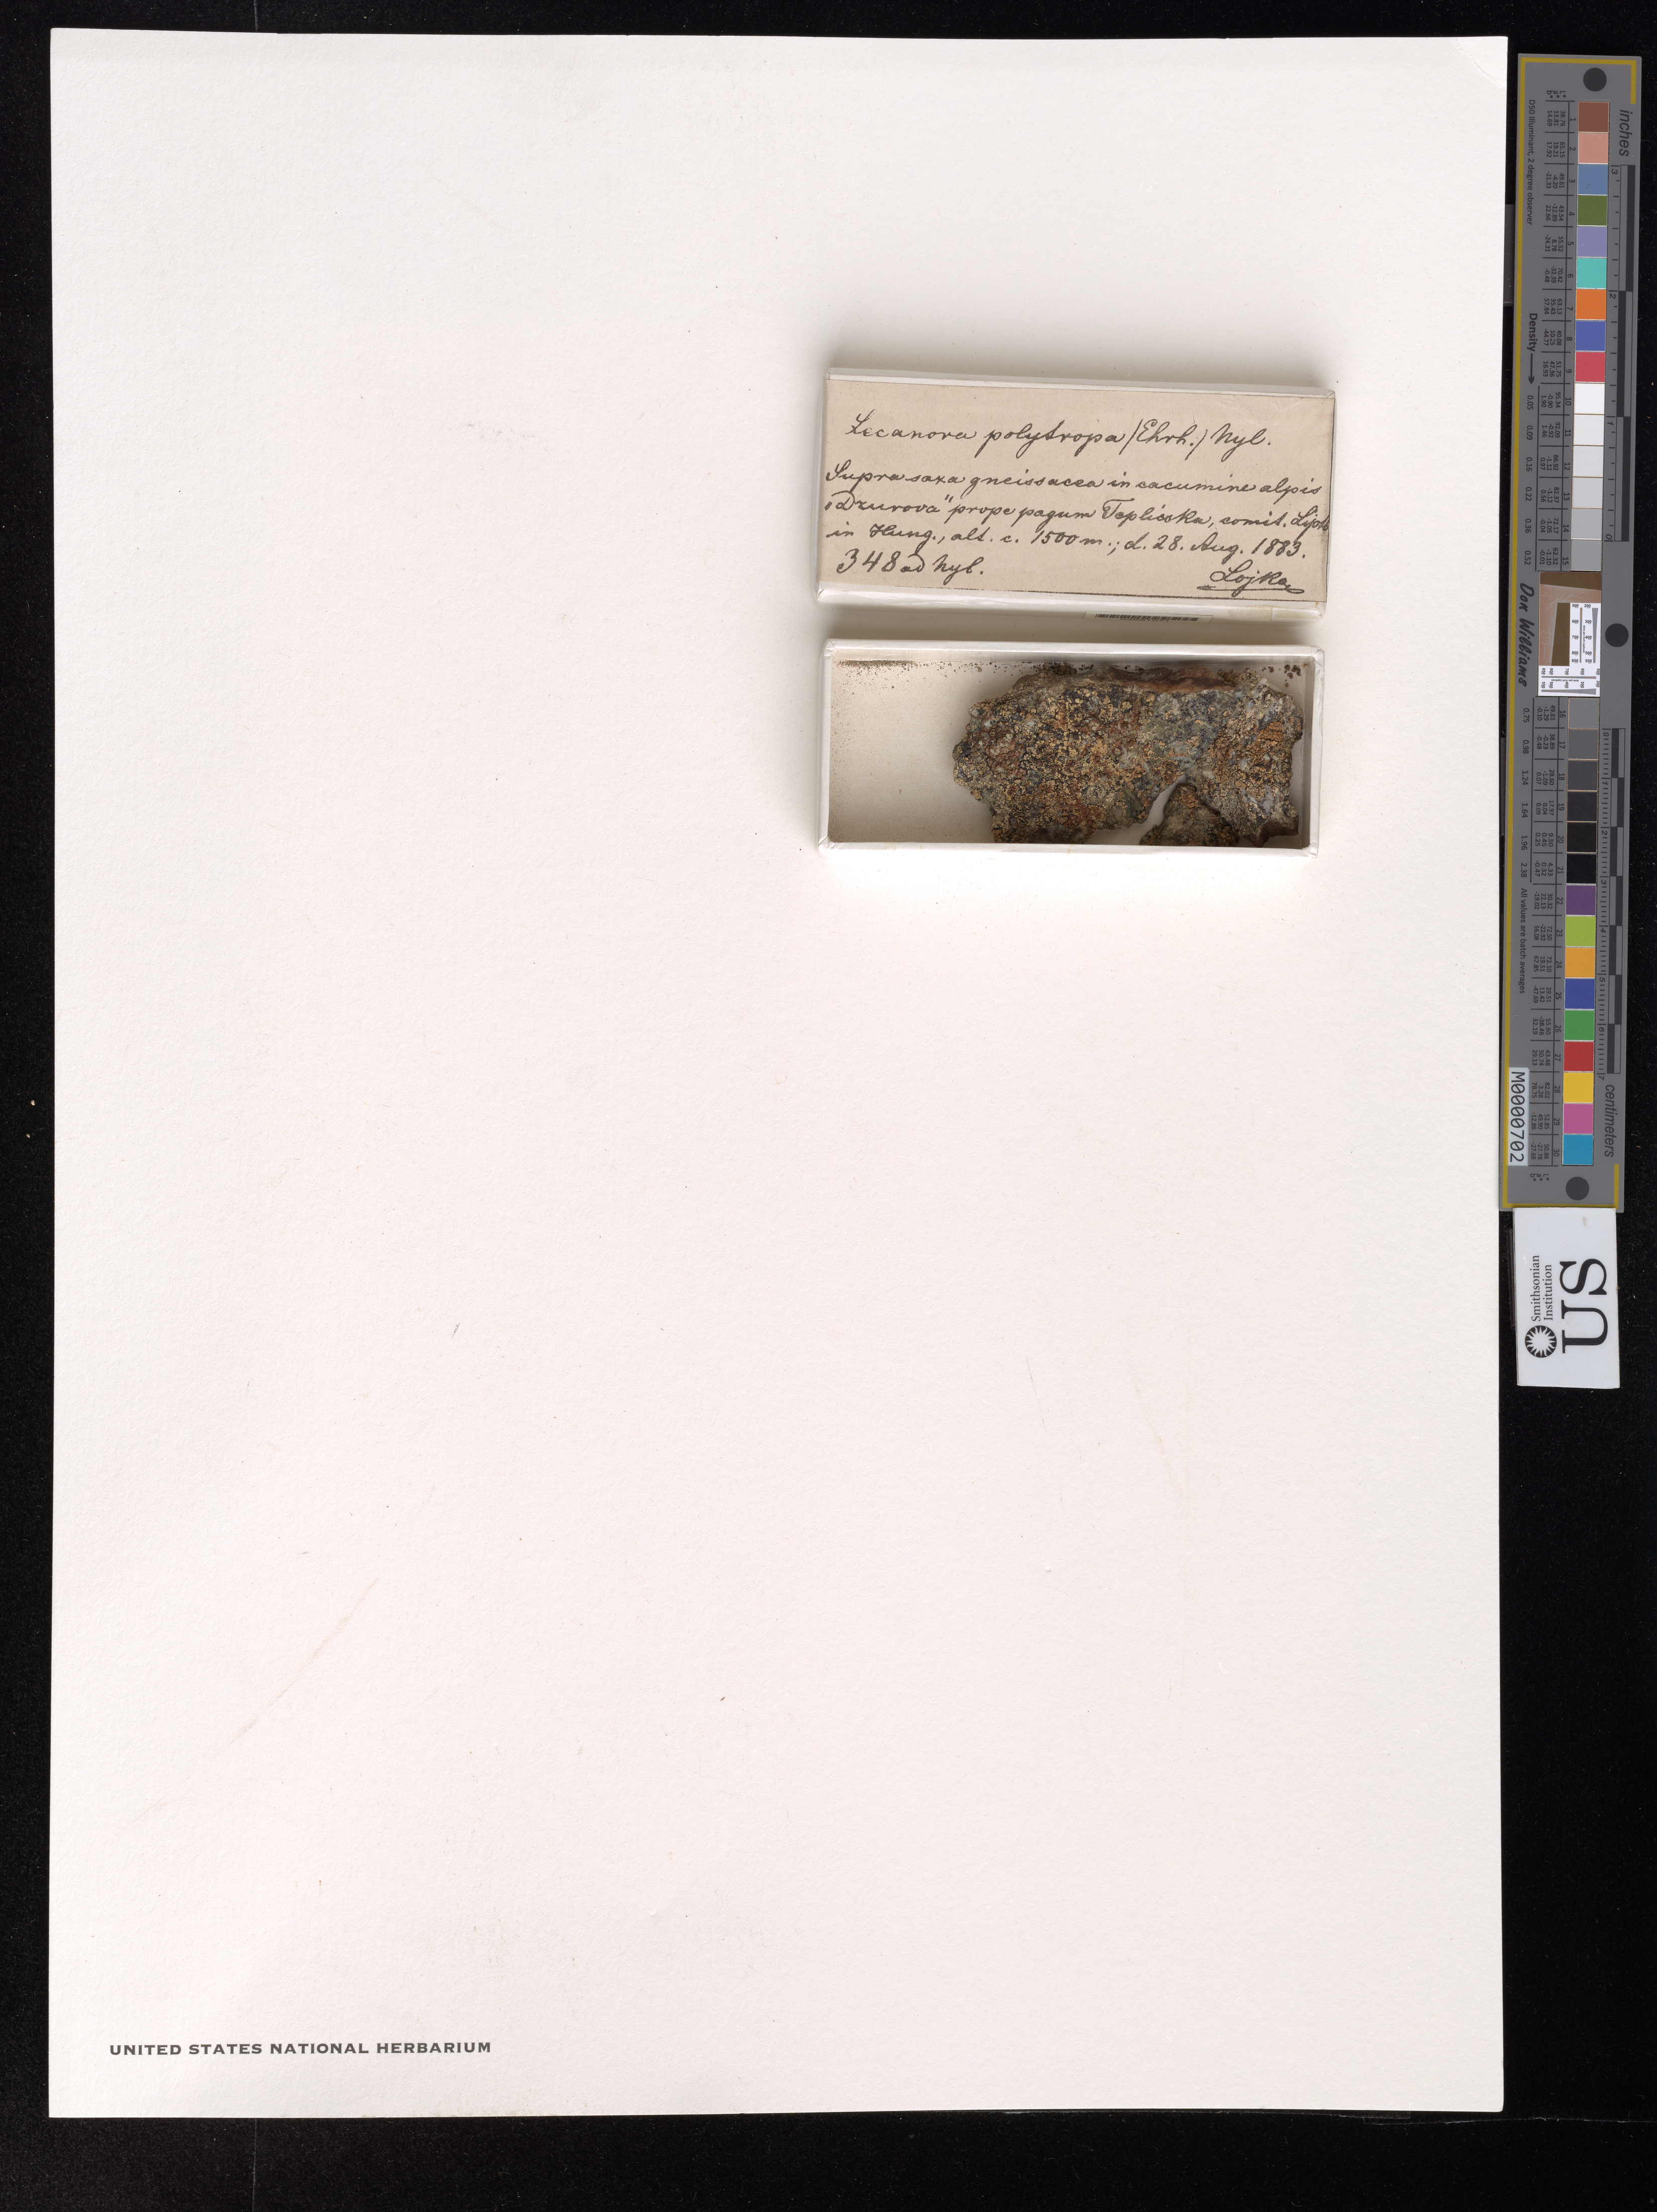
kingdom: Fungi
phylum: Ascomycota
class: Lecanoromycetes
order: Lecanorales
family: Lecanoraceae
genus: Lecanora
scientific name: Lecanora polytropa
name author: (Ehrh.) Rabenh.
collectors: Lojka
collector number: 348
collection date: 1883-08-28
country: Hungary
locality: Supra saxa gneissacea in cacumine alpis ,,Dzurova' prope pagum Teplicska, comit. Liptb in Hun. [interpreted]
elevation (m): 1500